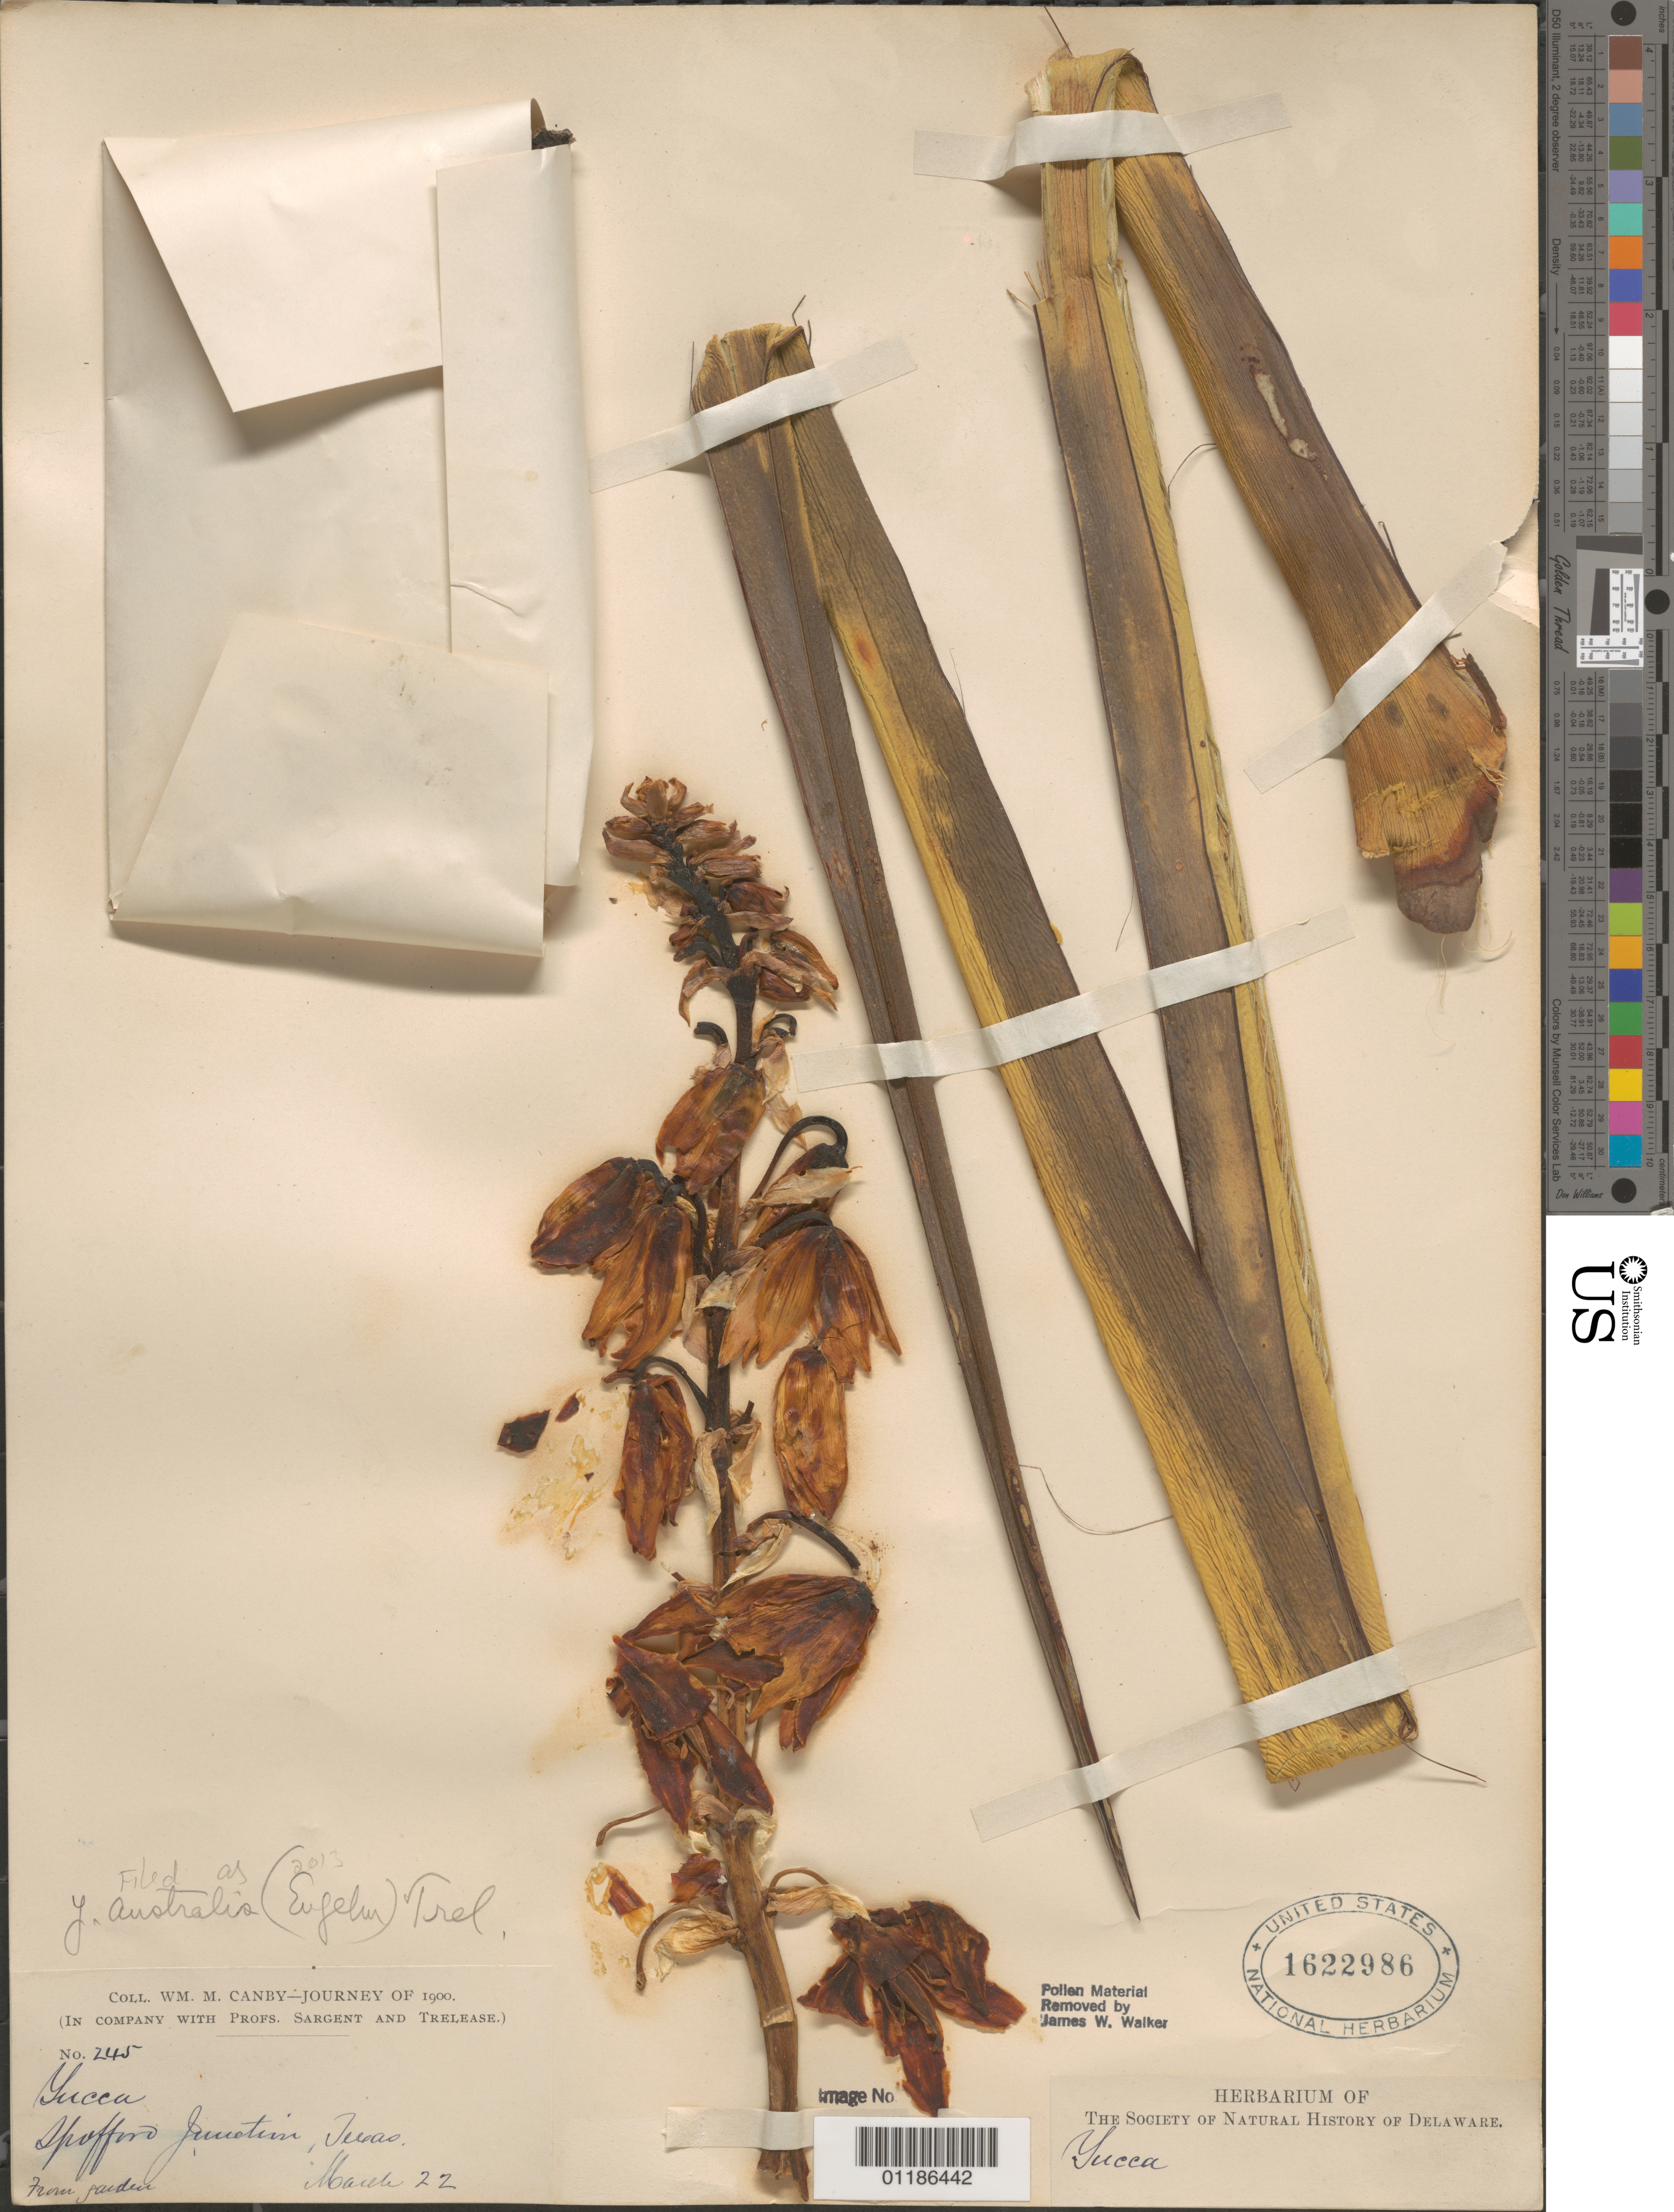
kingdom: Plantae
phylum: Tracheophyta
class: Liliopsida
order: Asparagales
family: Asparagaceae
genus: Yucca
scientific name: Yucca australis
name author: (Engelm.) Trel.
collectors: W. M. Canby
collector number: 245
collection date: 1900-03-22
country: United States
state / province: Texas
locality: Spofford Juncturi.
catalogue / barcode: US 1622986